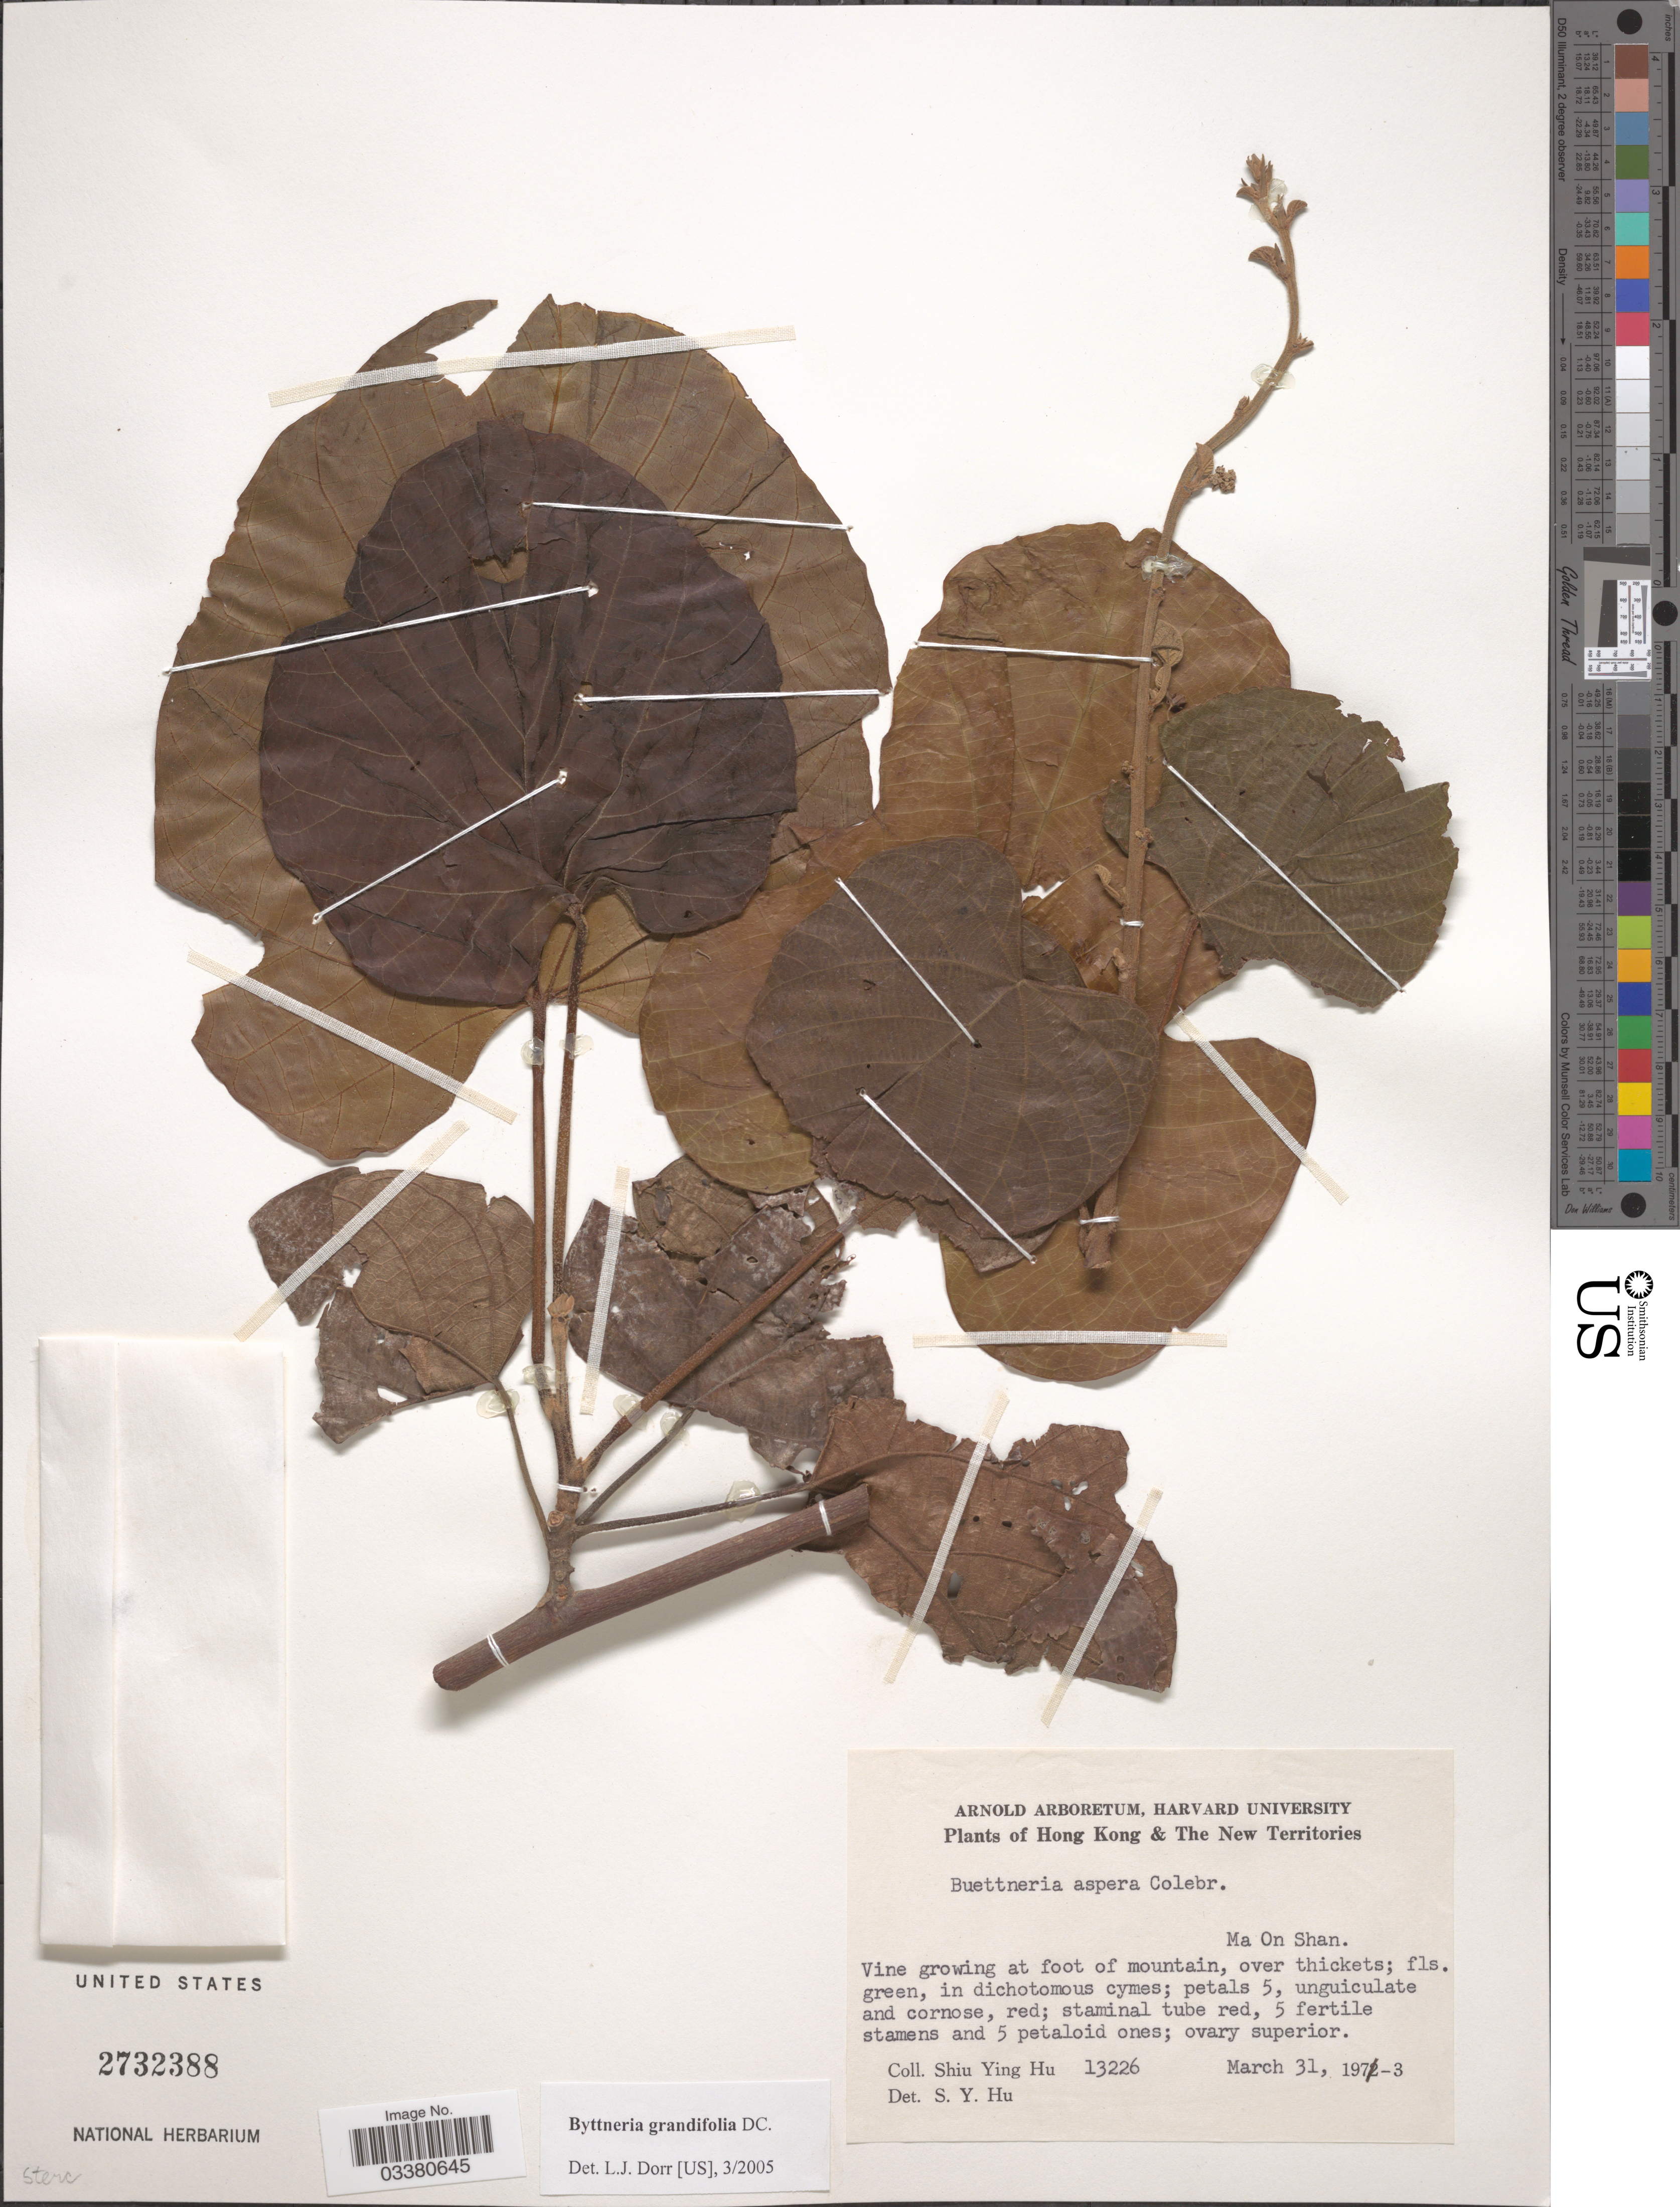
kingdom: Plantae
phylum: Tracheophyta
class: Magnoliopsida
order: Malvales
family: Malvaceae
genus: Byttneria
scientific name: Byttneria grandifolia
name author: DC.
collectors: S. Y. Hu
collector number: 13226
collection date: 1973-03-31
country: China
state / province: Hong Kong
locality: The New Territories. Ma On Shan.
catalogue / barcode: US 2732388